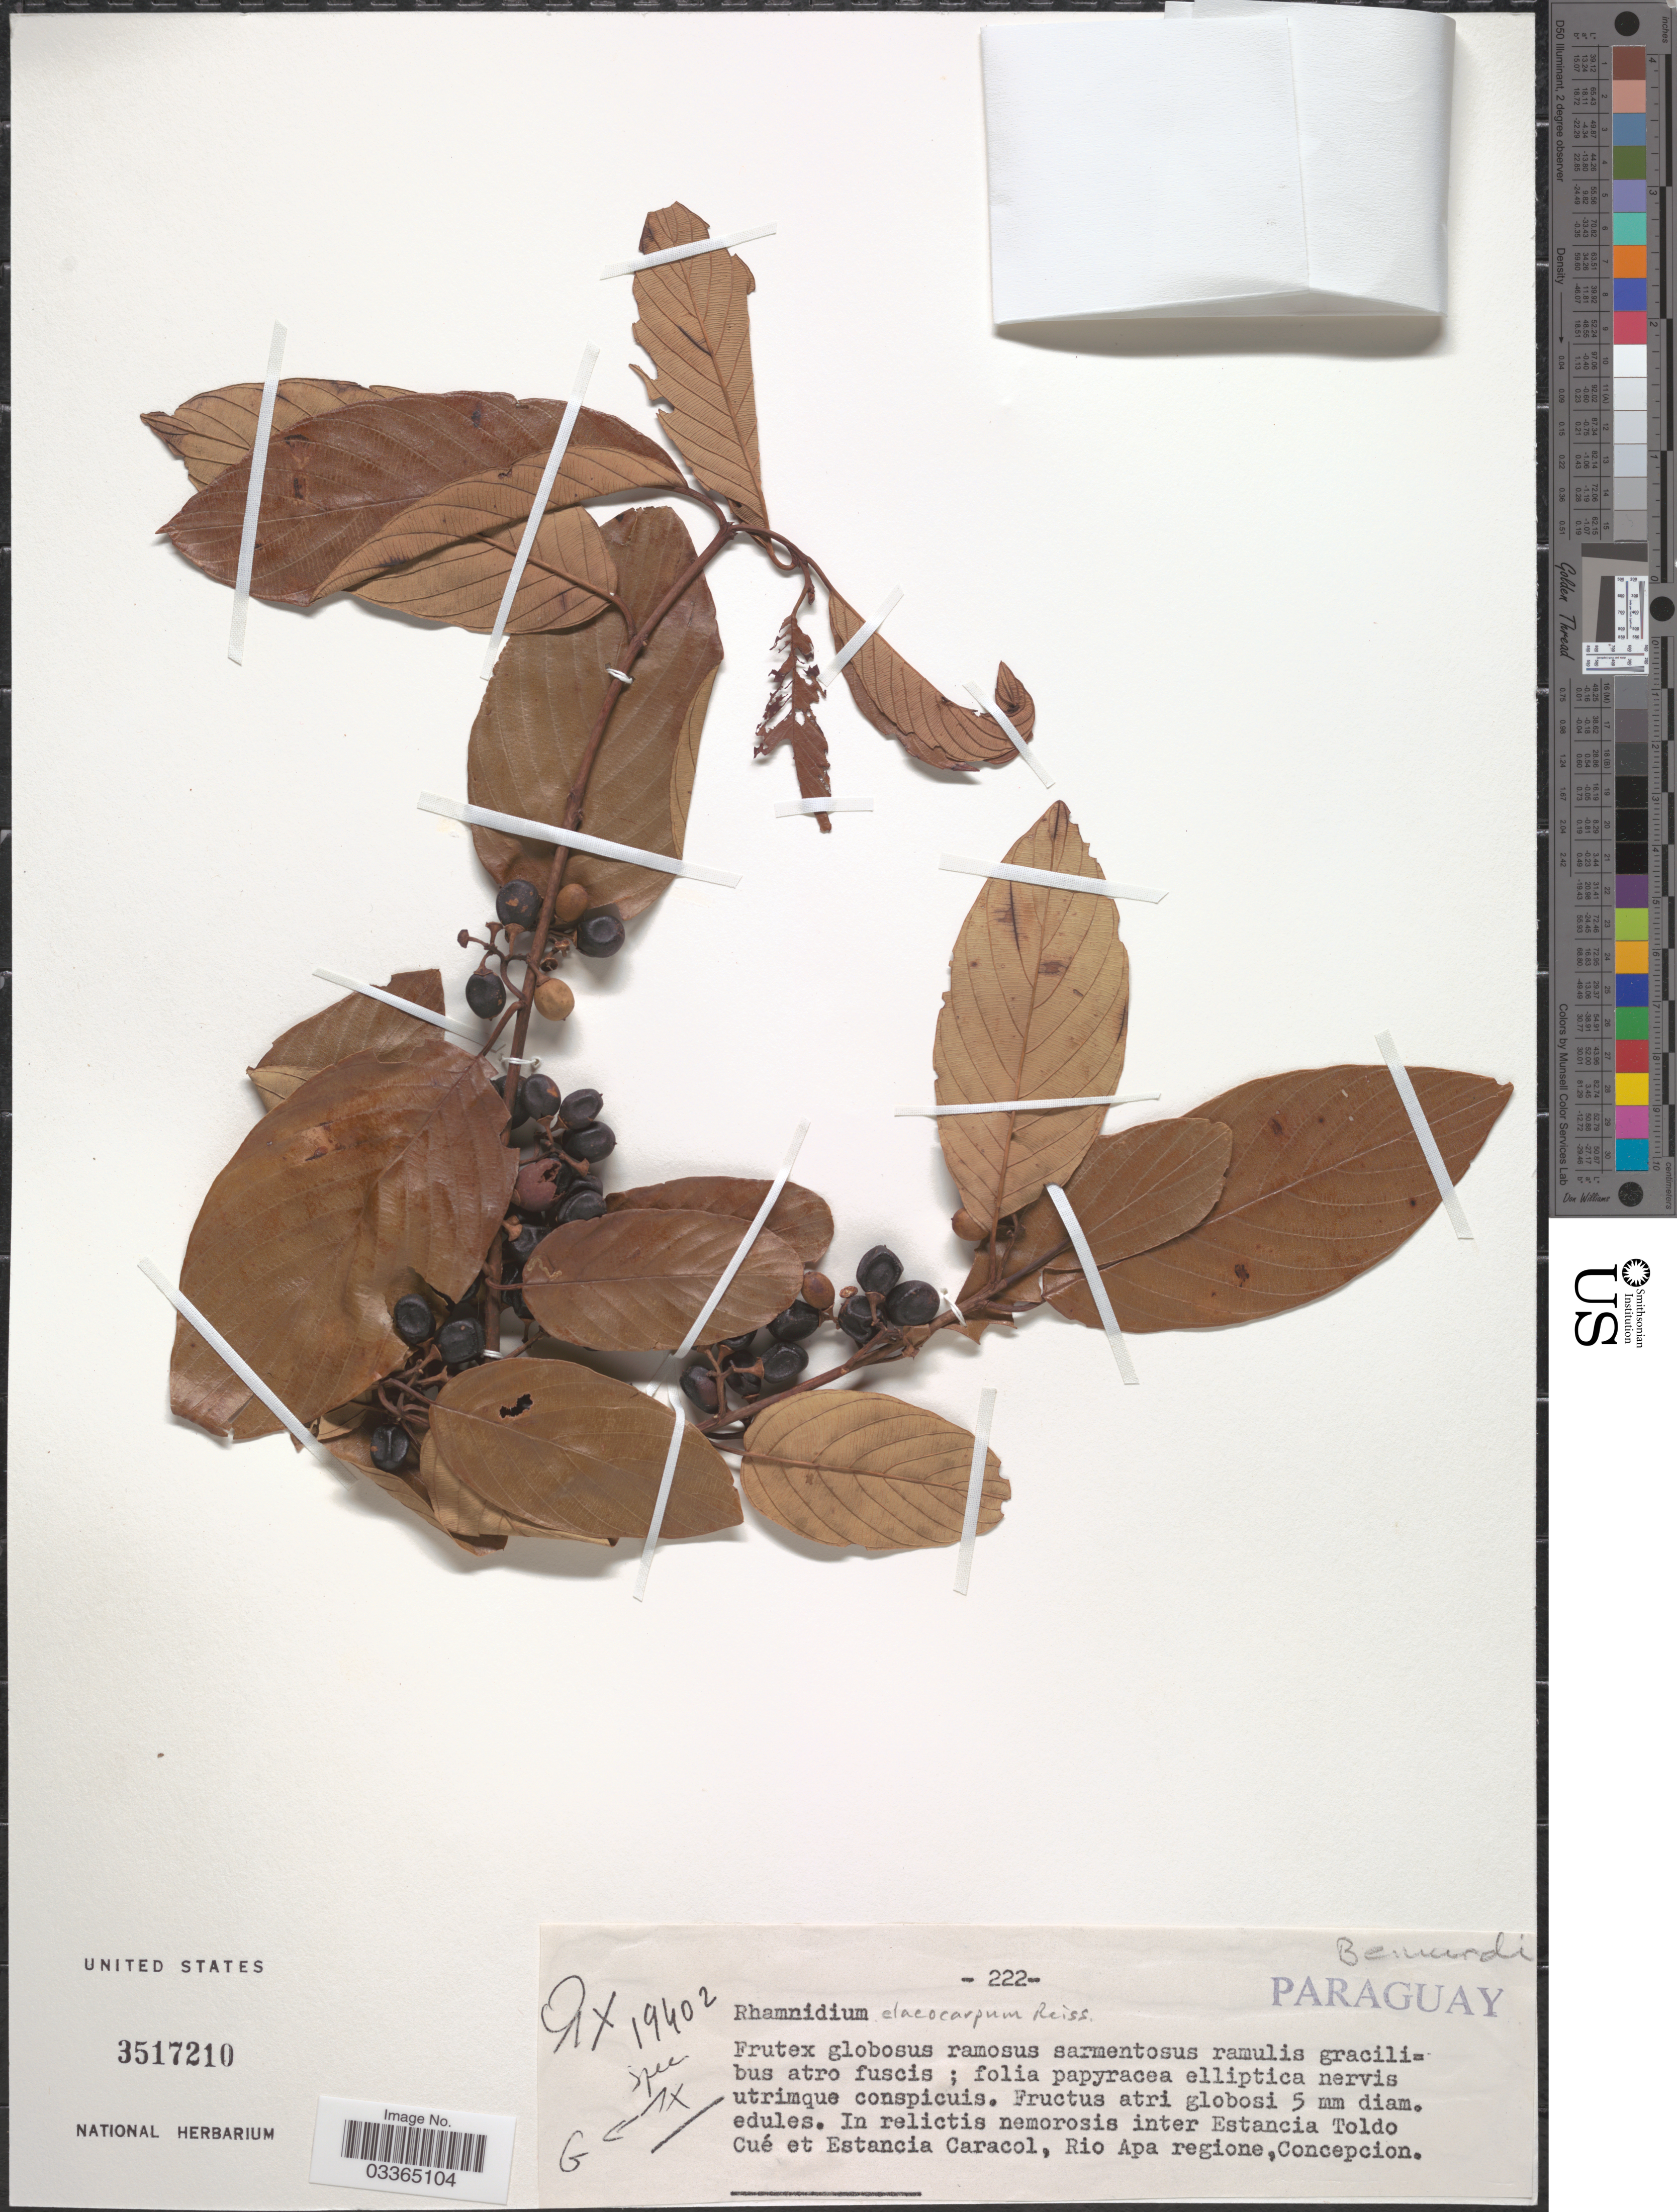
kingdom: Plantae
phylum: Tracheophyta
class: Magnoliopsida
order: Rosales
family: Rhamnaceae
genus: Rhamnidium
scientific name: Rhamnidium elaeocarpum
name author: Reissek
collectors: Bernardi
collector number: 222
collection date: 1940-09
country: Paraguay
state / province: Concepcion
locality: In relictis nemorosis inter Estancia Toldo Cué et Estancia Caracol, Rio Apa regione.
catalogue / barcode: US 3517210